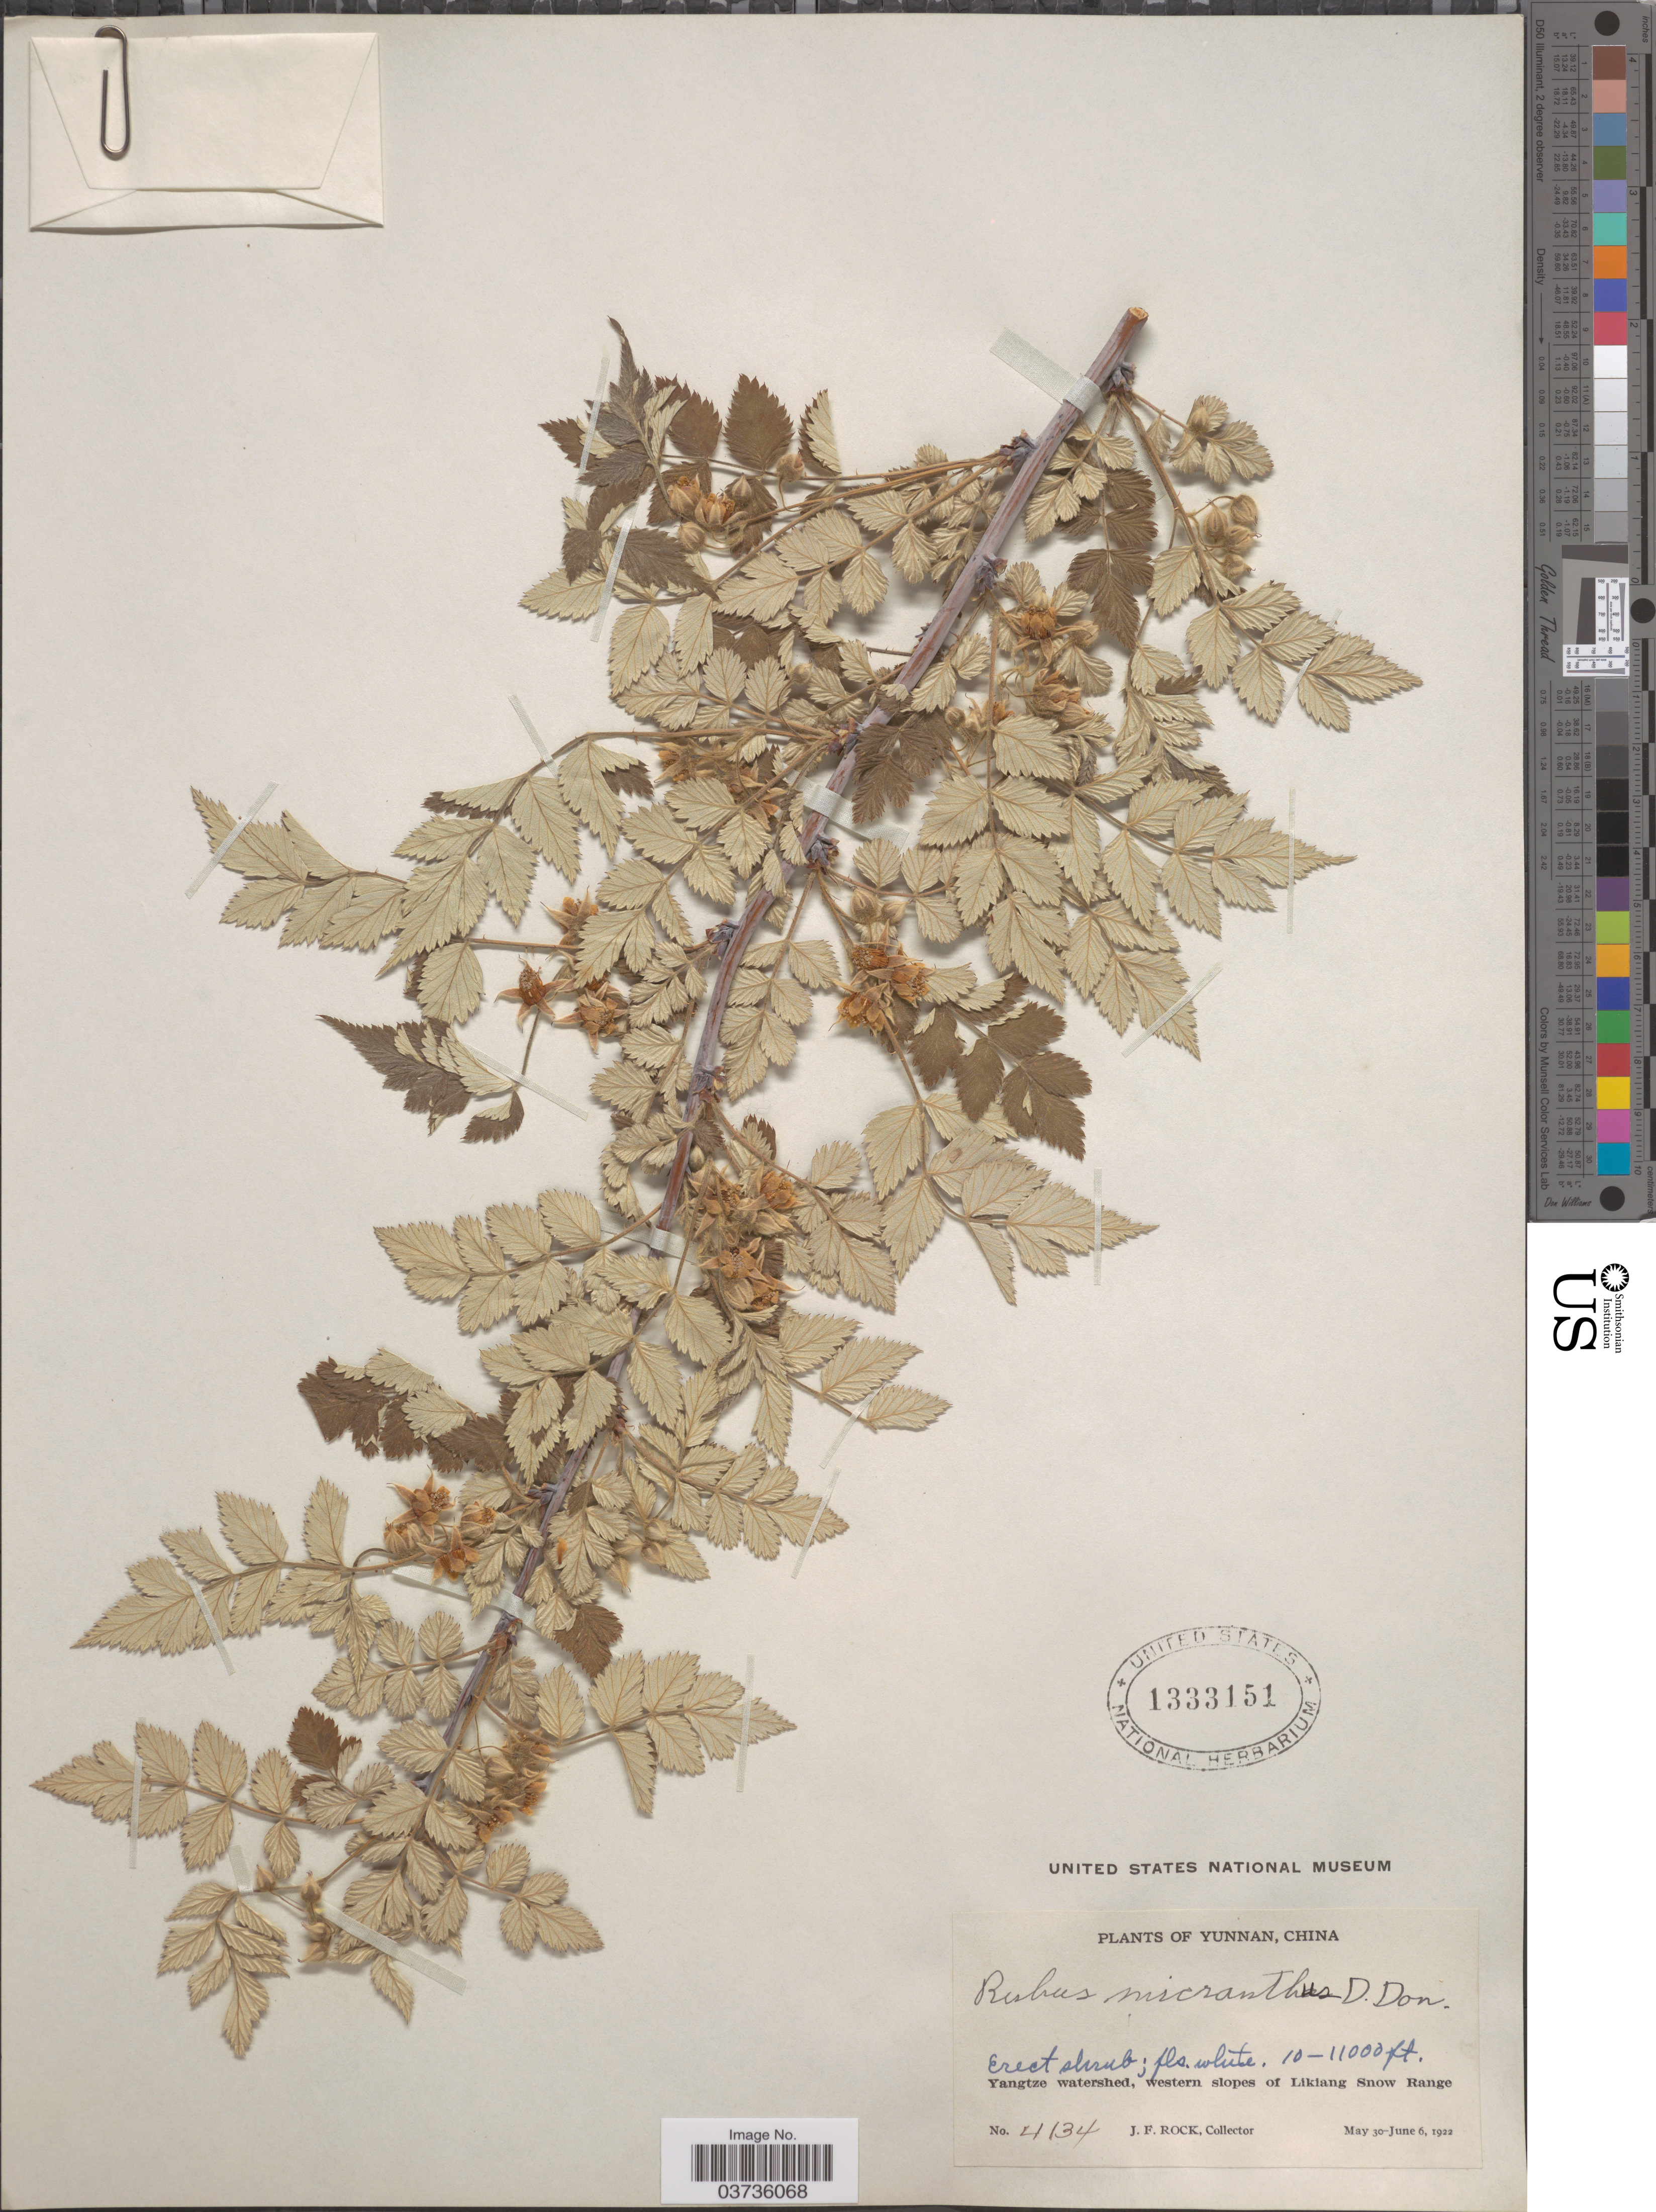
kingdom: Plantae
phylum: Tracheophyta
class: Magnoliopsida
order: Rosales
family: Rosaceae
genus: Rubus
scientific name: Rubus micranthus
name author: D. Don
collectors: J. Rock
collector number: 4134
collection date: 1922-05-30/1922-06-06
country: China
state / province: Yunnan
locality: Yangtze watershed, western slopes of Likiang Snow Range.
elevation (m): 3048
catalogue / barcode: US 1333151